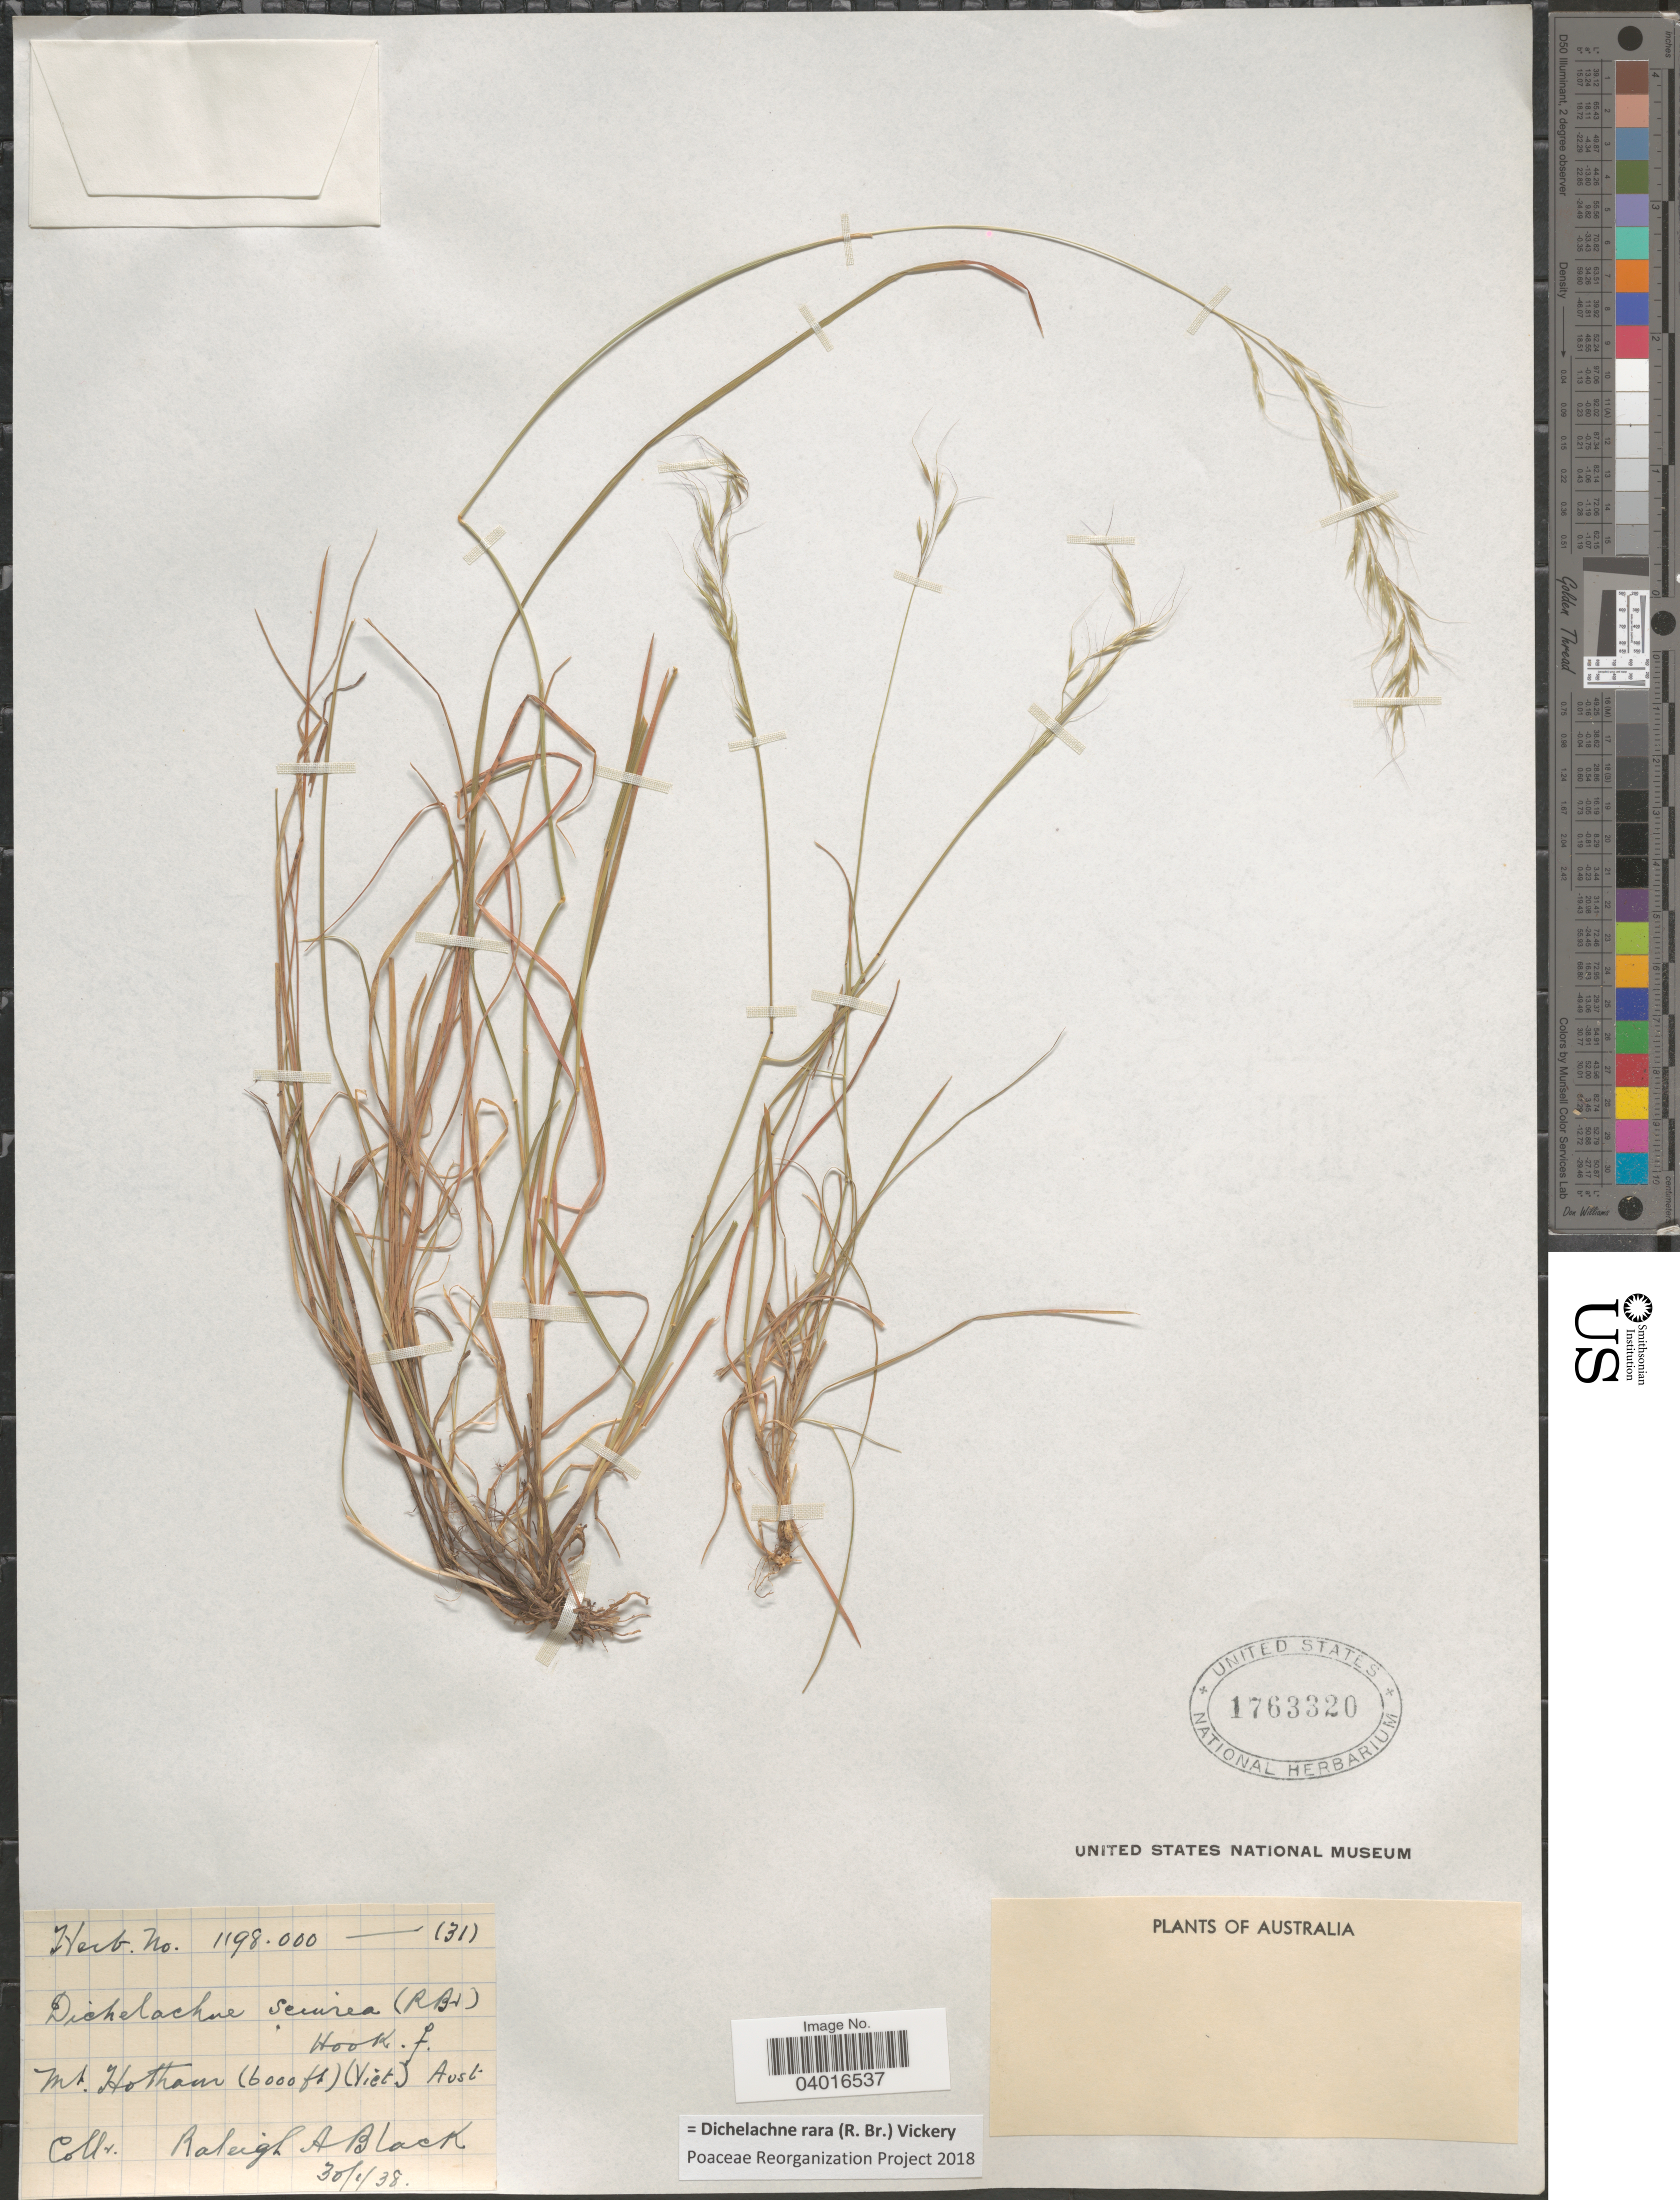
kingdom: Plantae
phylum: Tracheophyta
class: Liliopsida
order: Poales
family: Poaceae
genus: Dichelachne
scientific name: Dichelachne rara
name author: (R. Br.) Vickery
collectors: R. A. Black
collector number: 1198.000/(31)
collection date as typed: Transcribed d/m/y: 30/1/38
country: Australia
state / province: Victoria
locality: Mt. Hotham (Vict).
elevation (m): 1829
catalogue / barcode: US 1763320